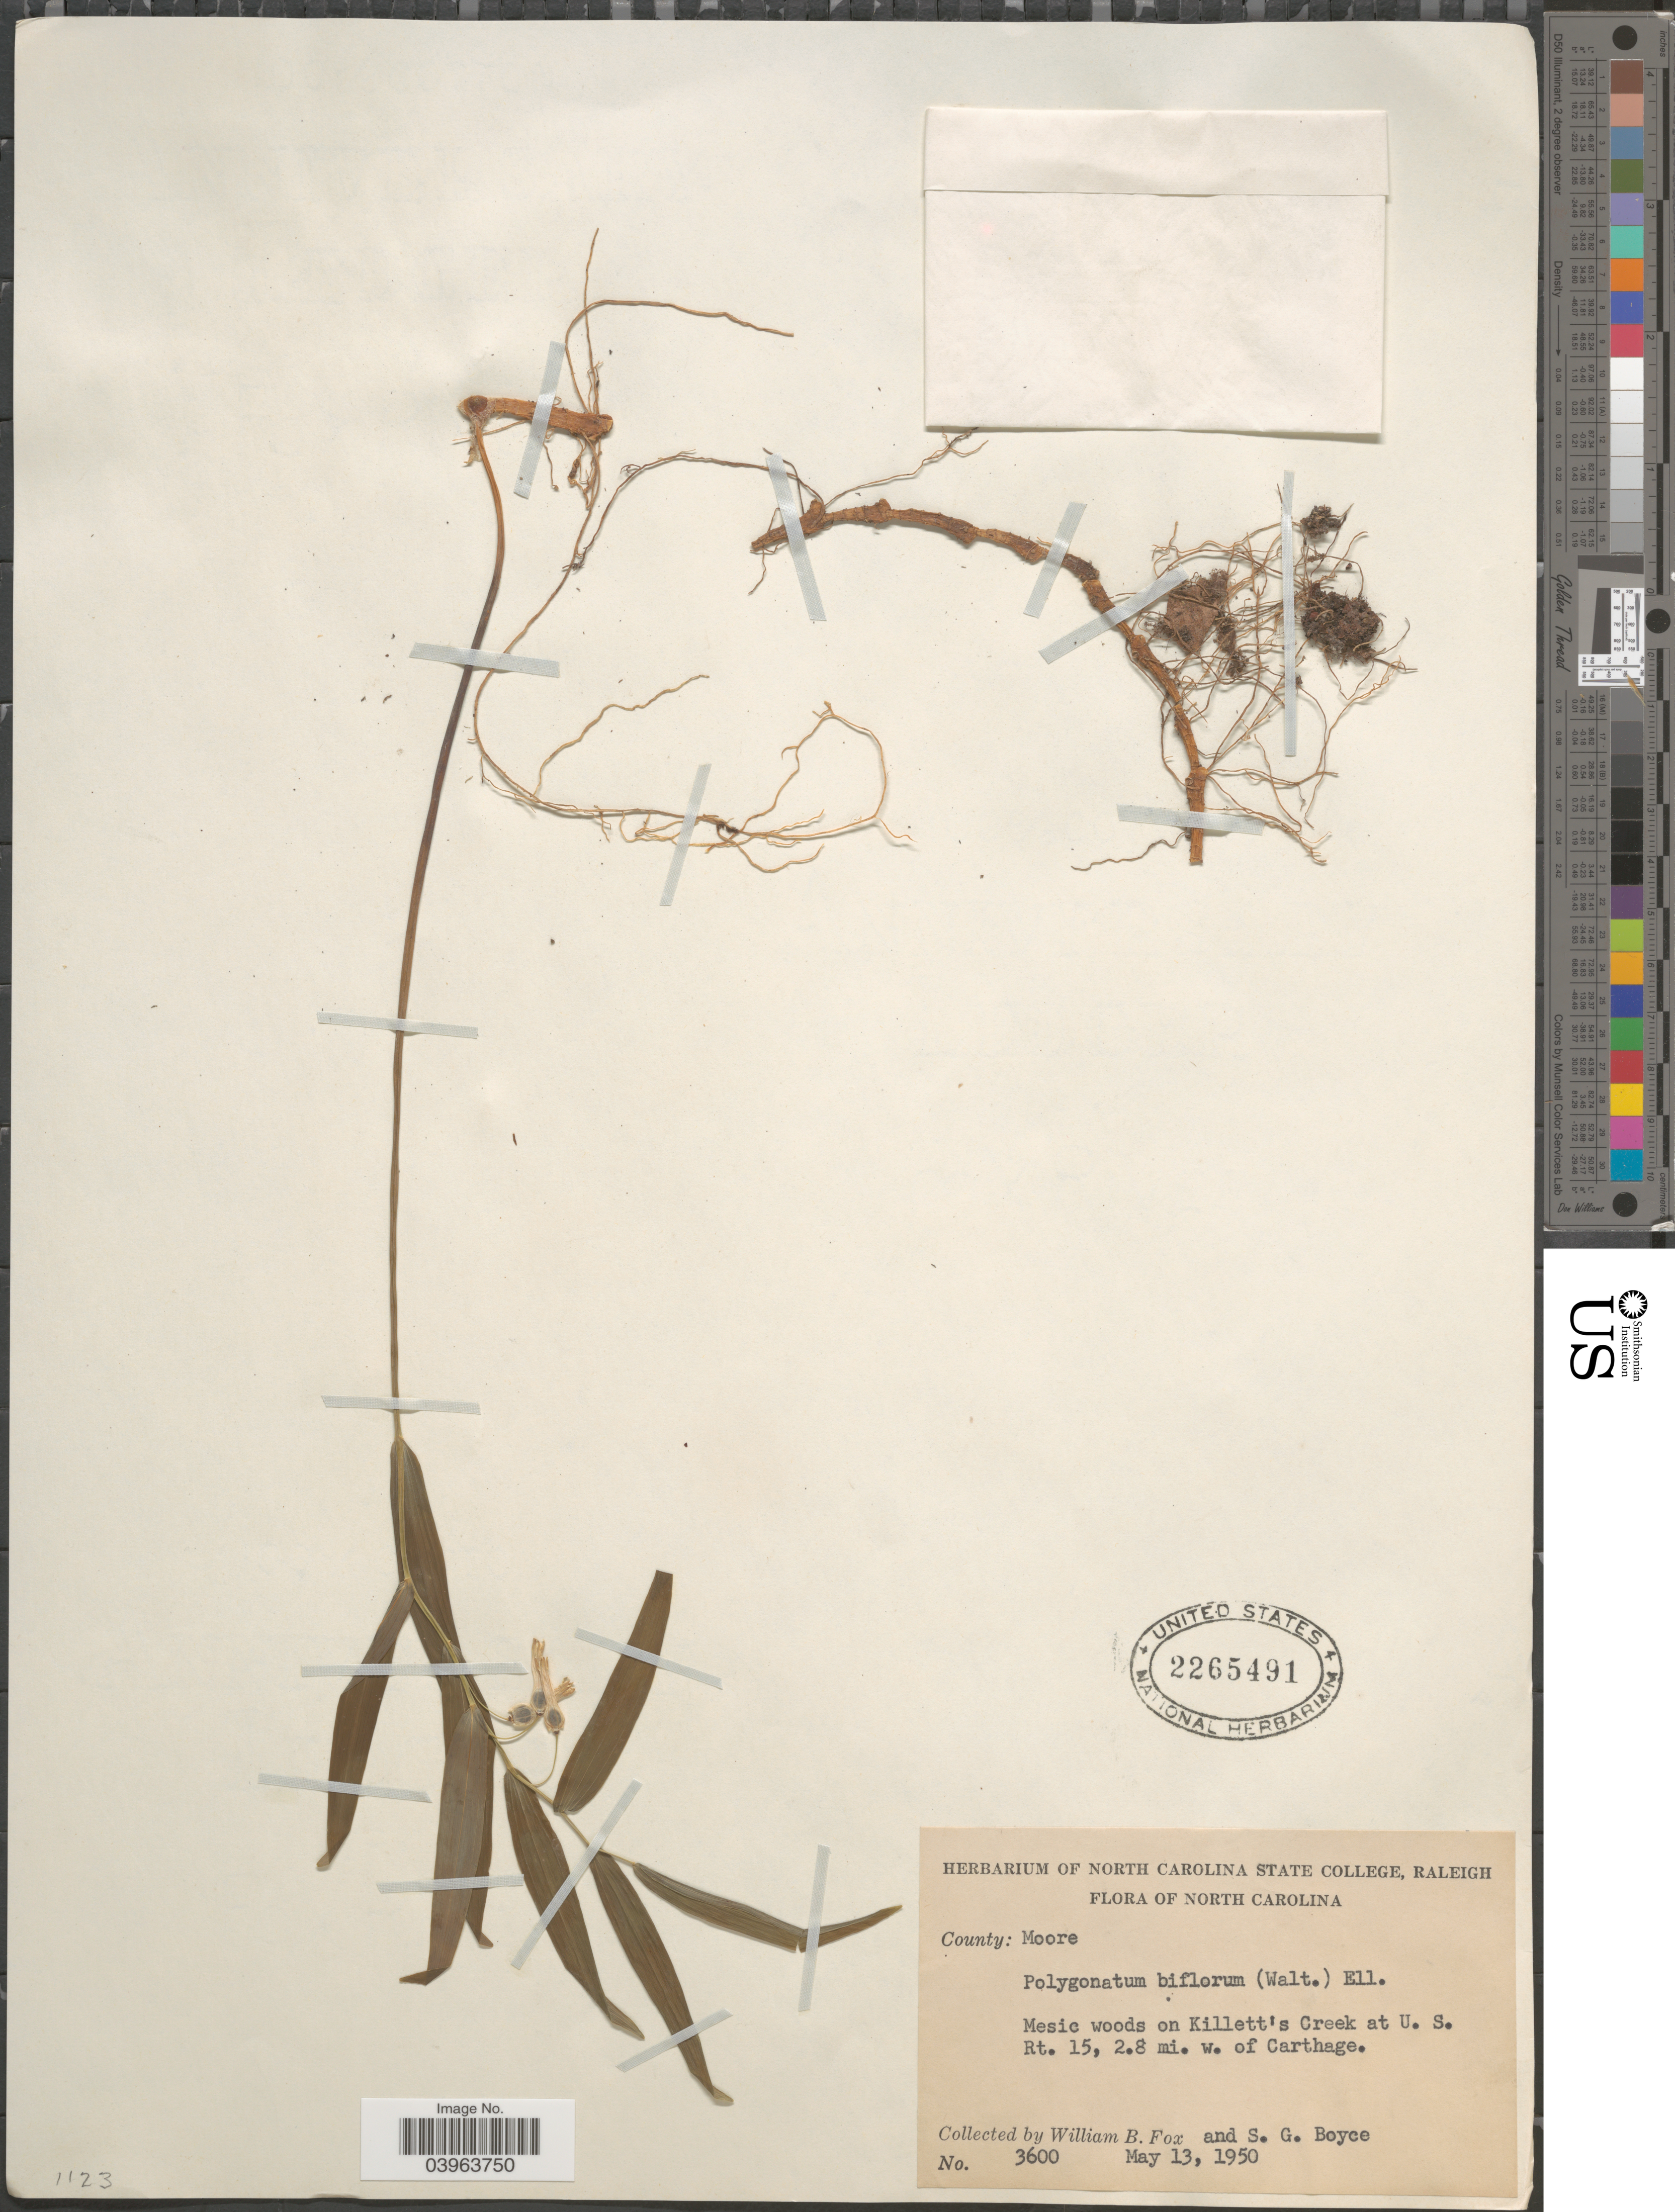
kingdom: Plantae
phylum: Tracheophyta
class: Liliopsida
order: Asparagales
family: Asparagaceae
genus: Polygonatum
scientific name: Polygonatum biflorum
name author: (Walter) Elliott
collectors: W. B. Fox & S. Boyce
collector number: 3600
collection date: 1950-05-13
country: United States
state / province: North Carolina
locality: County: Moore. Mesic woods on Killett's Creek at U. S. Rt. 15, 2.8 mi. w. of Carthage.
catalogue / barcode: US 2265491